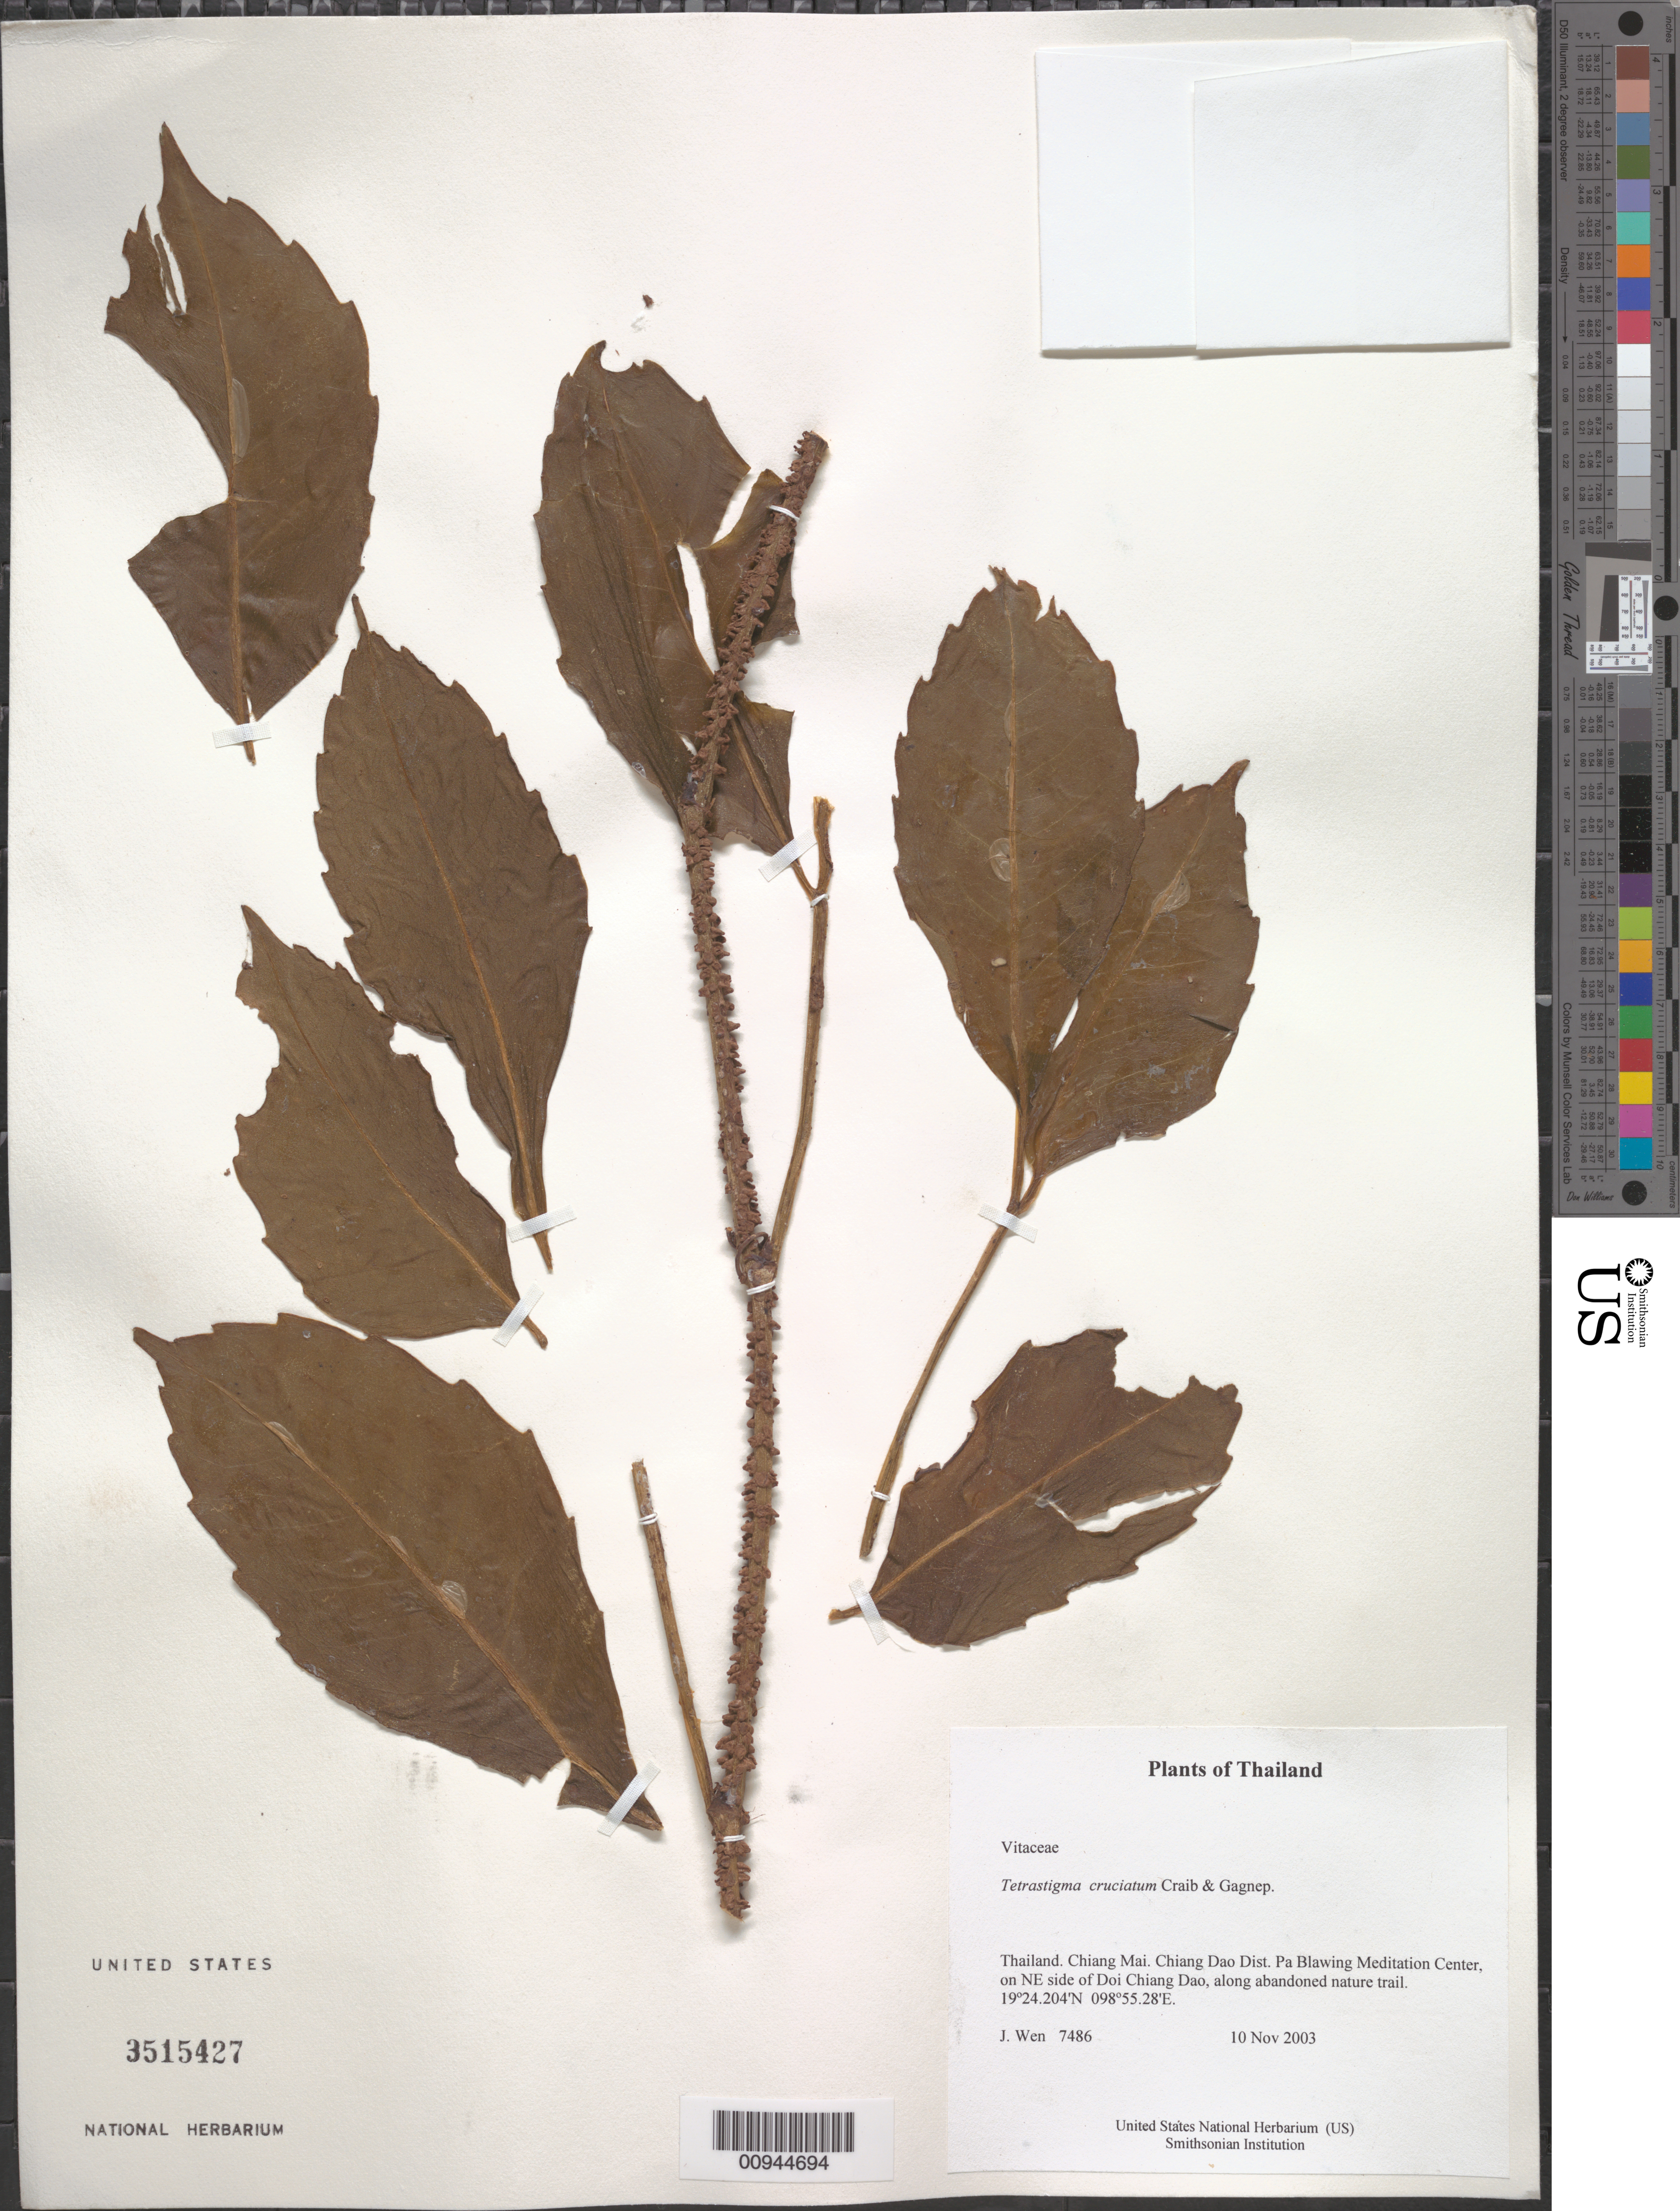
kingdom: Plantae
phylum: Tracheophyta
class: Magnoliopsida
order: Vitales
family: Vitaceae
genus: Tetrastigma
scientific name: Tetrastigma cruciatum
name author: Craib & Gagnep.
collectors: J. Wen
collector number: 7486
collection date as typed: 10 Nov 2003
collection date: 2003-11-10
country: Thailand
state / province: Chiang Mai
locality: Chiang Dao Dist. Pa Blawing Meditation Center, on NE side of Doi Chiang Dao, along abandoned nature trail.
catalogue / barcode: US 3515427